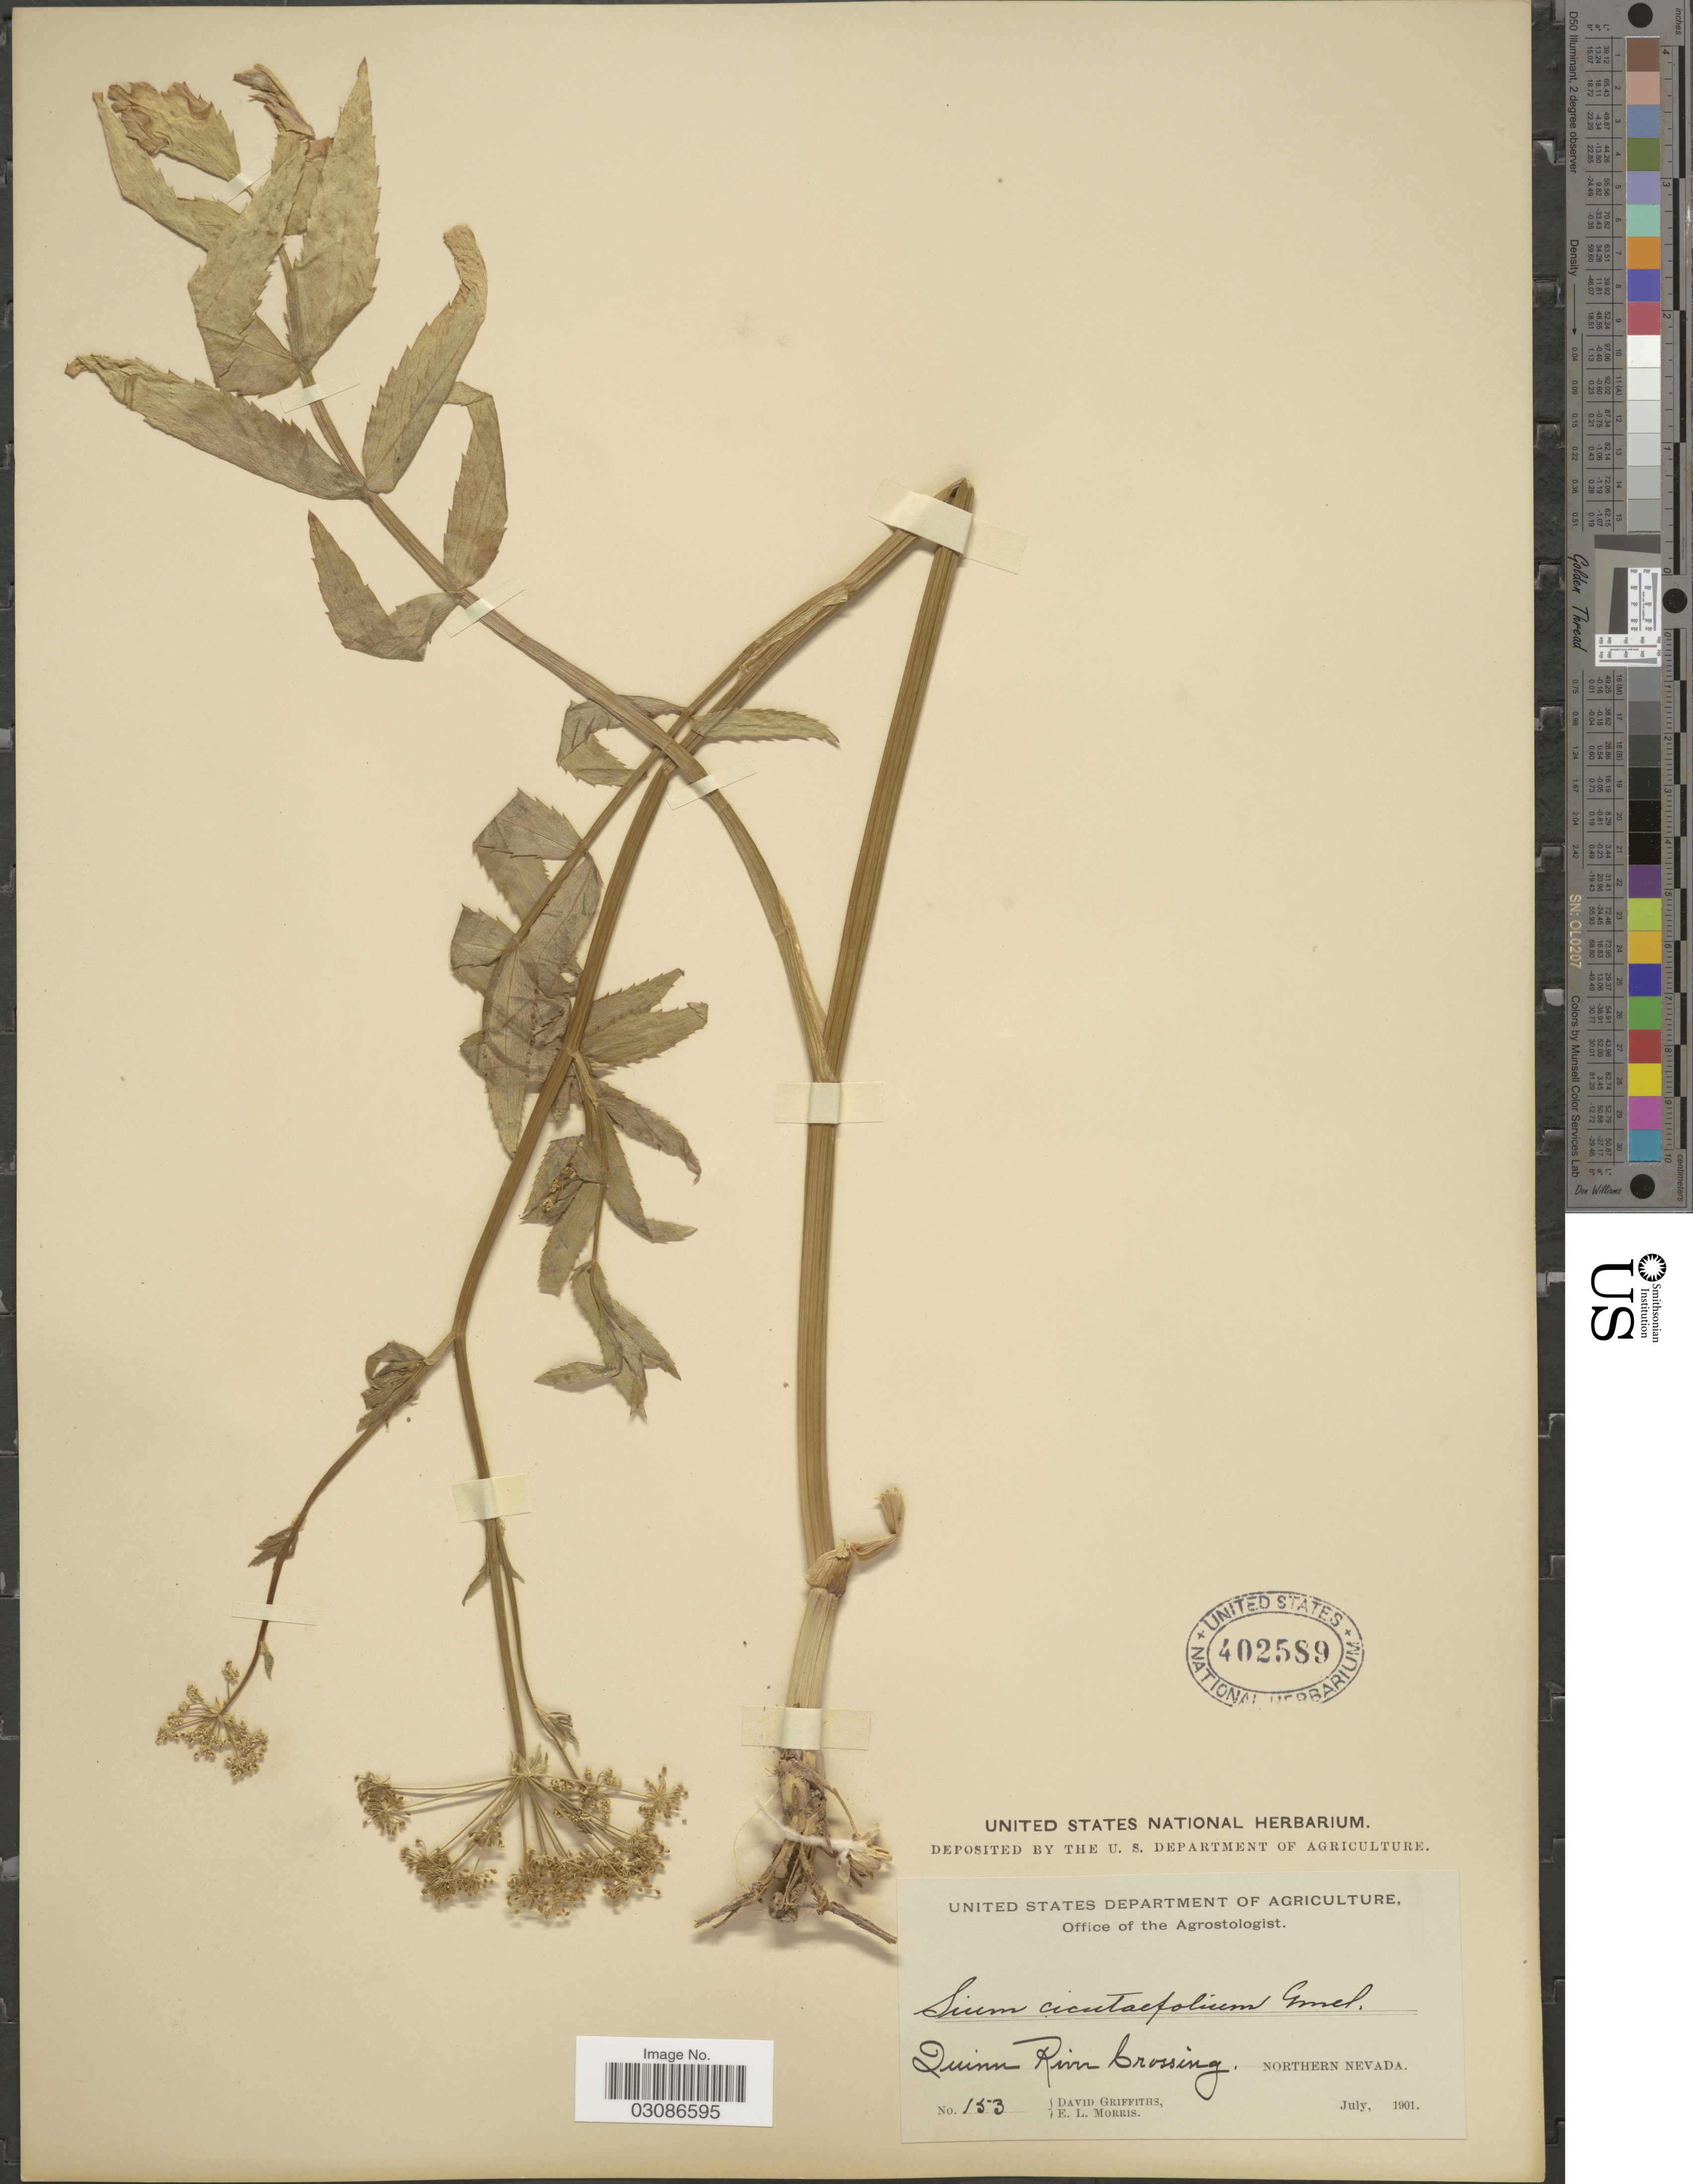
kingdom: Plantae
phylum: Tracheophyta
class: Magnoliopsida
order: Apiales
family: Apiaceae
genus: Sium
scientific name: Sium suave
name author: Walter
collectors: D. Griffiths & E. Morris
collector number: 153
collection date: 1901-07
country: United States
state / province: Nevada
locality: Quinn River Crossing, Northern Nevada.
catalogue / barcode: US 402589